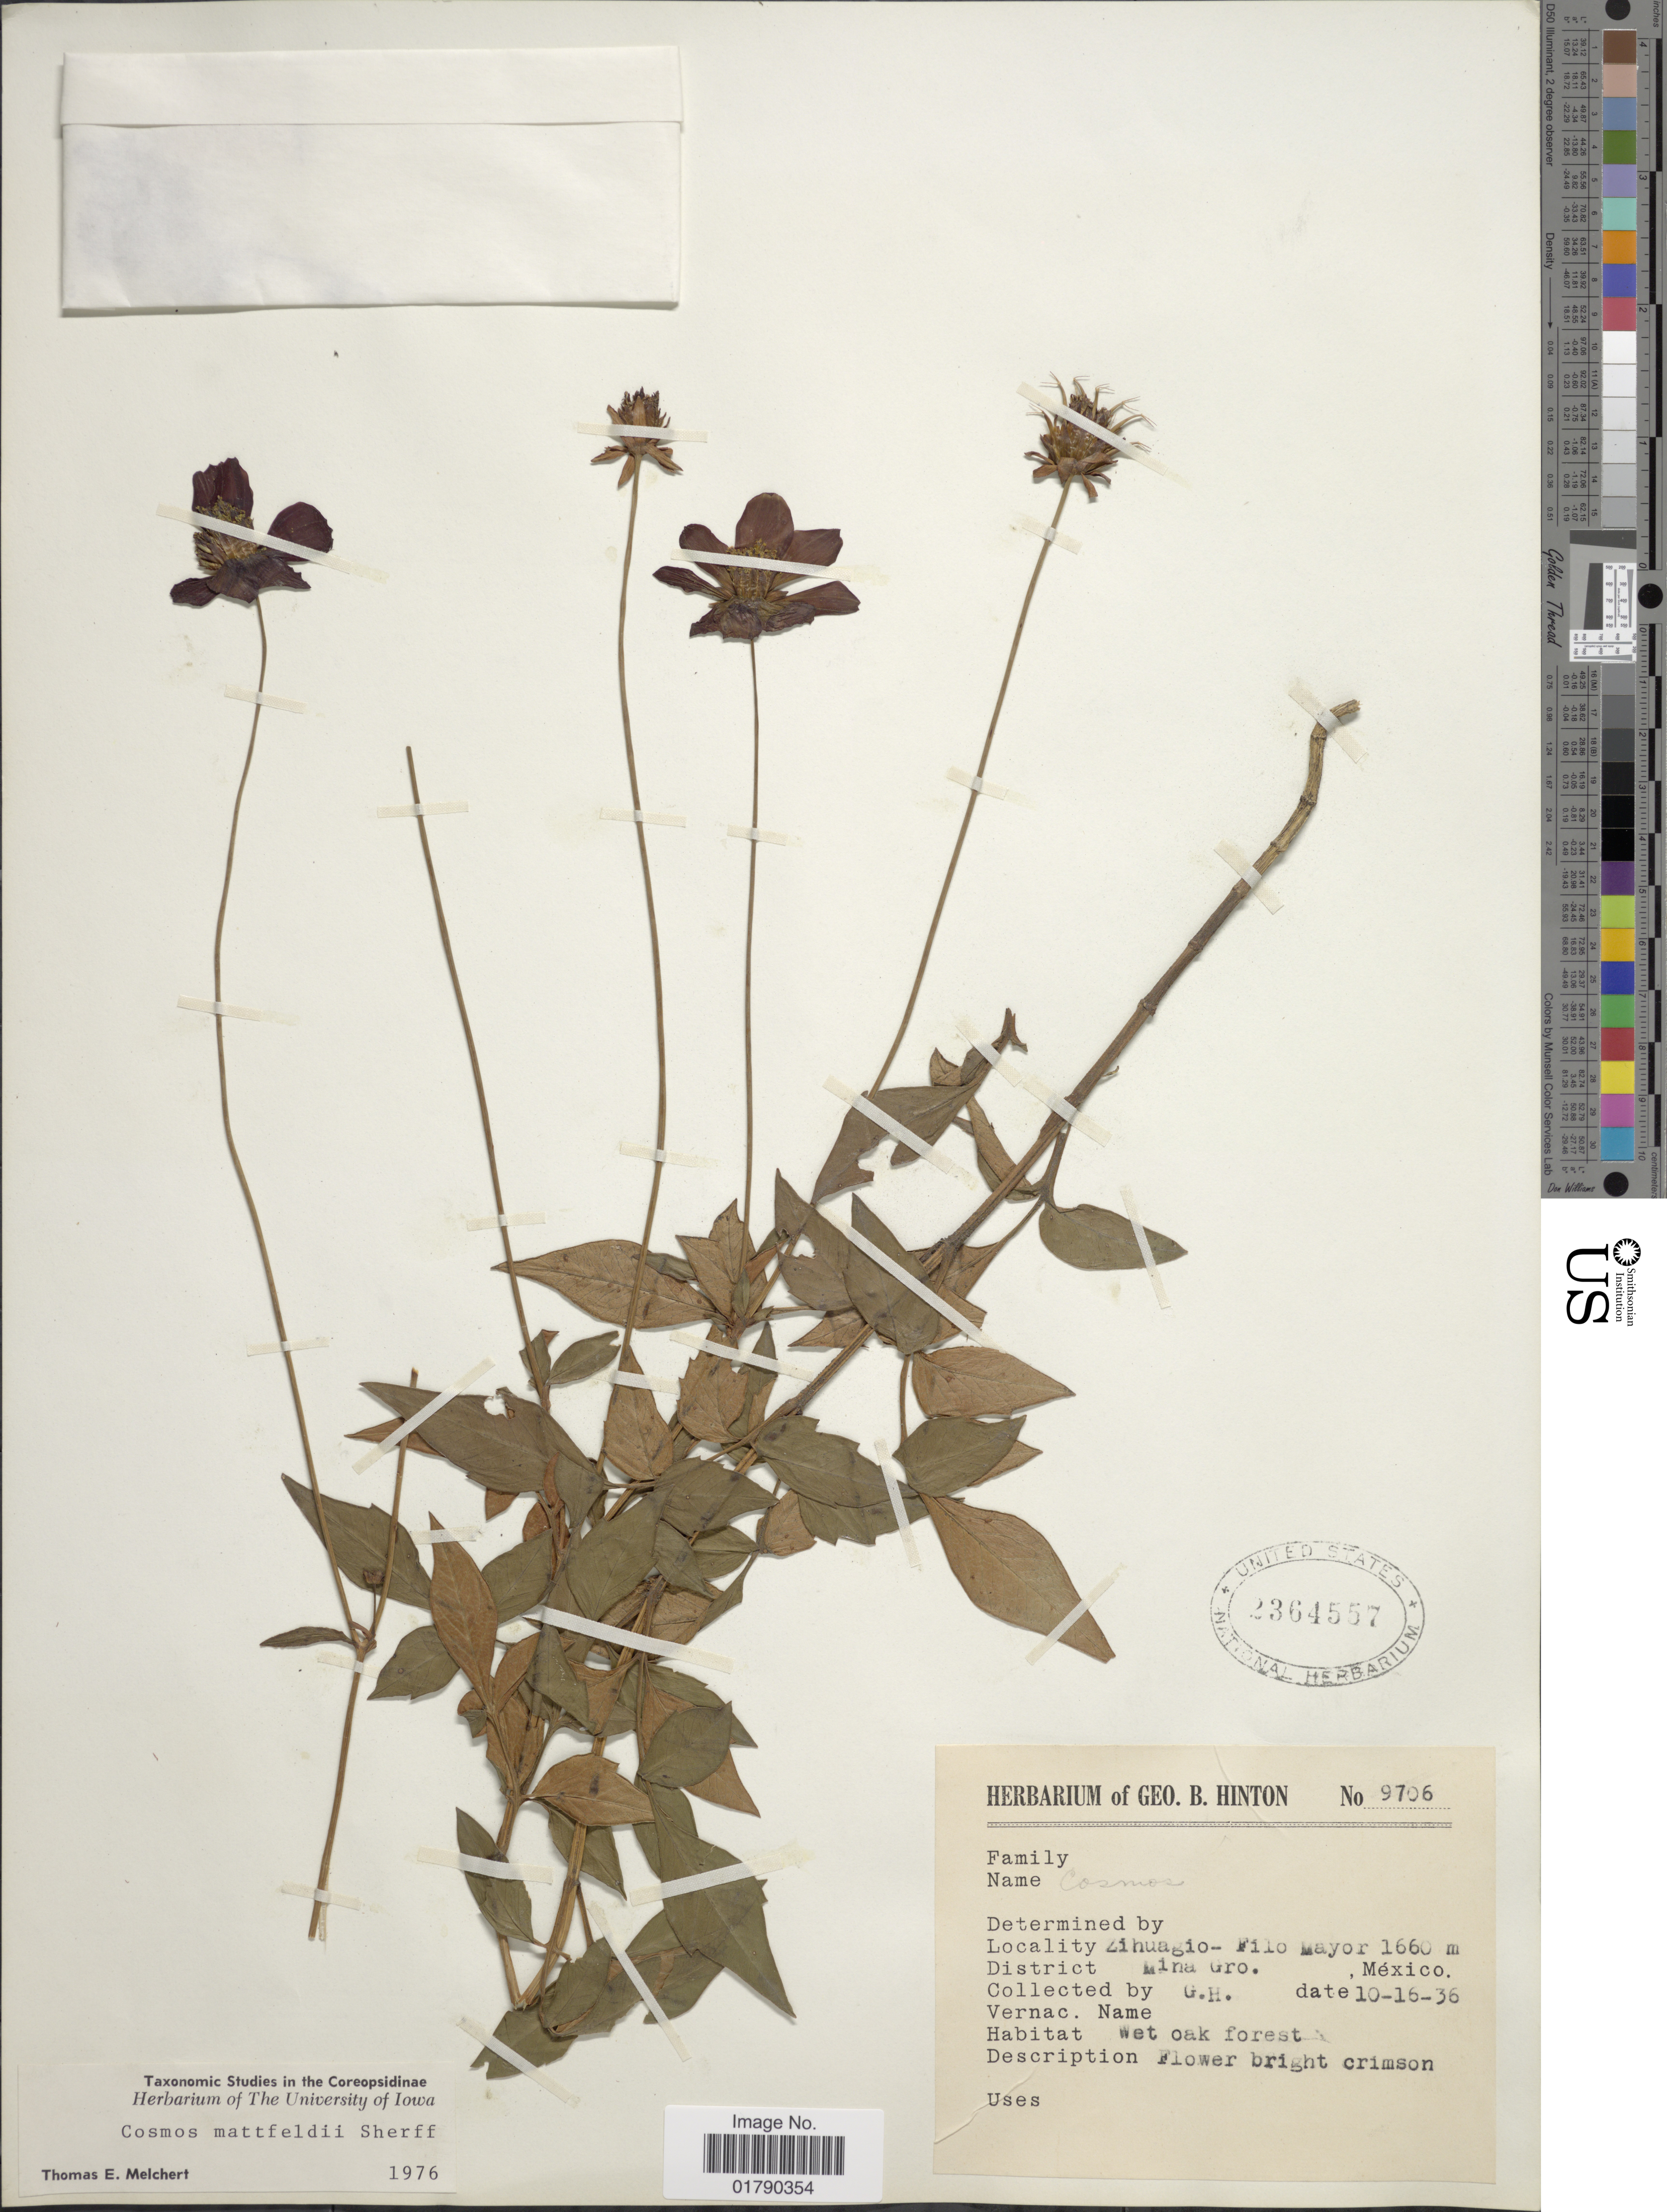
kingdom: Plantae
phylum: Tracheophyta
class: Magnoliopsida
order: Asterales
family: Asteraceae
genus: Cosmos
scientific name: Cosmos mcvaughii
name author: Sherff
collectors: G. B. Hinton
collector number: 9706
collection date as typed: Transcribed d/m/y: 16/10/36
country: Mexico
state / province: Guerrero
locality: Zihuagio-Filo Mayor, District Mina, Gro.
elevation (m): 1660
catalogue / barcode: US 2364557